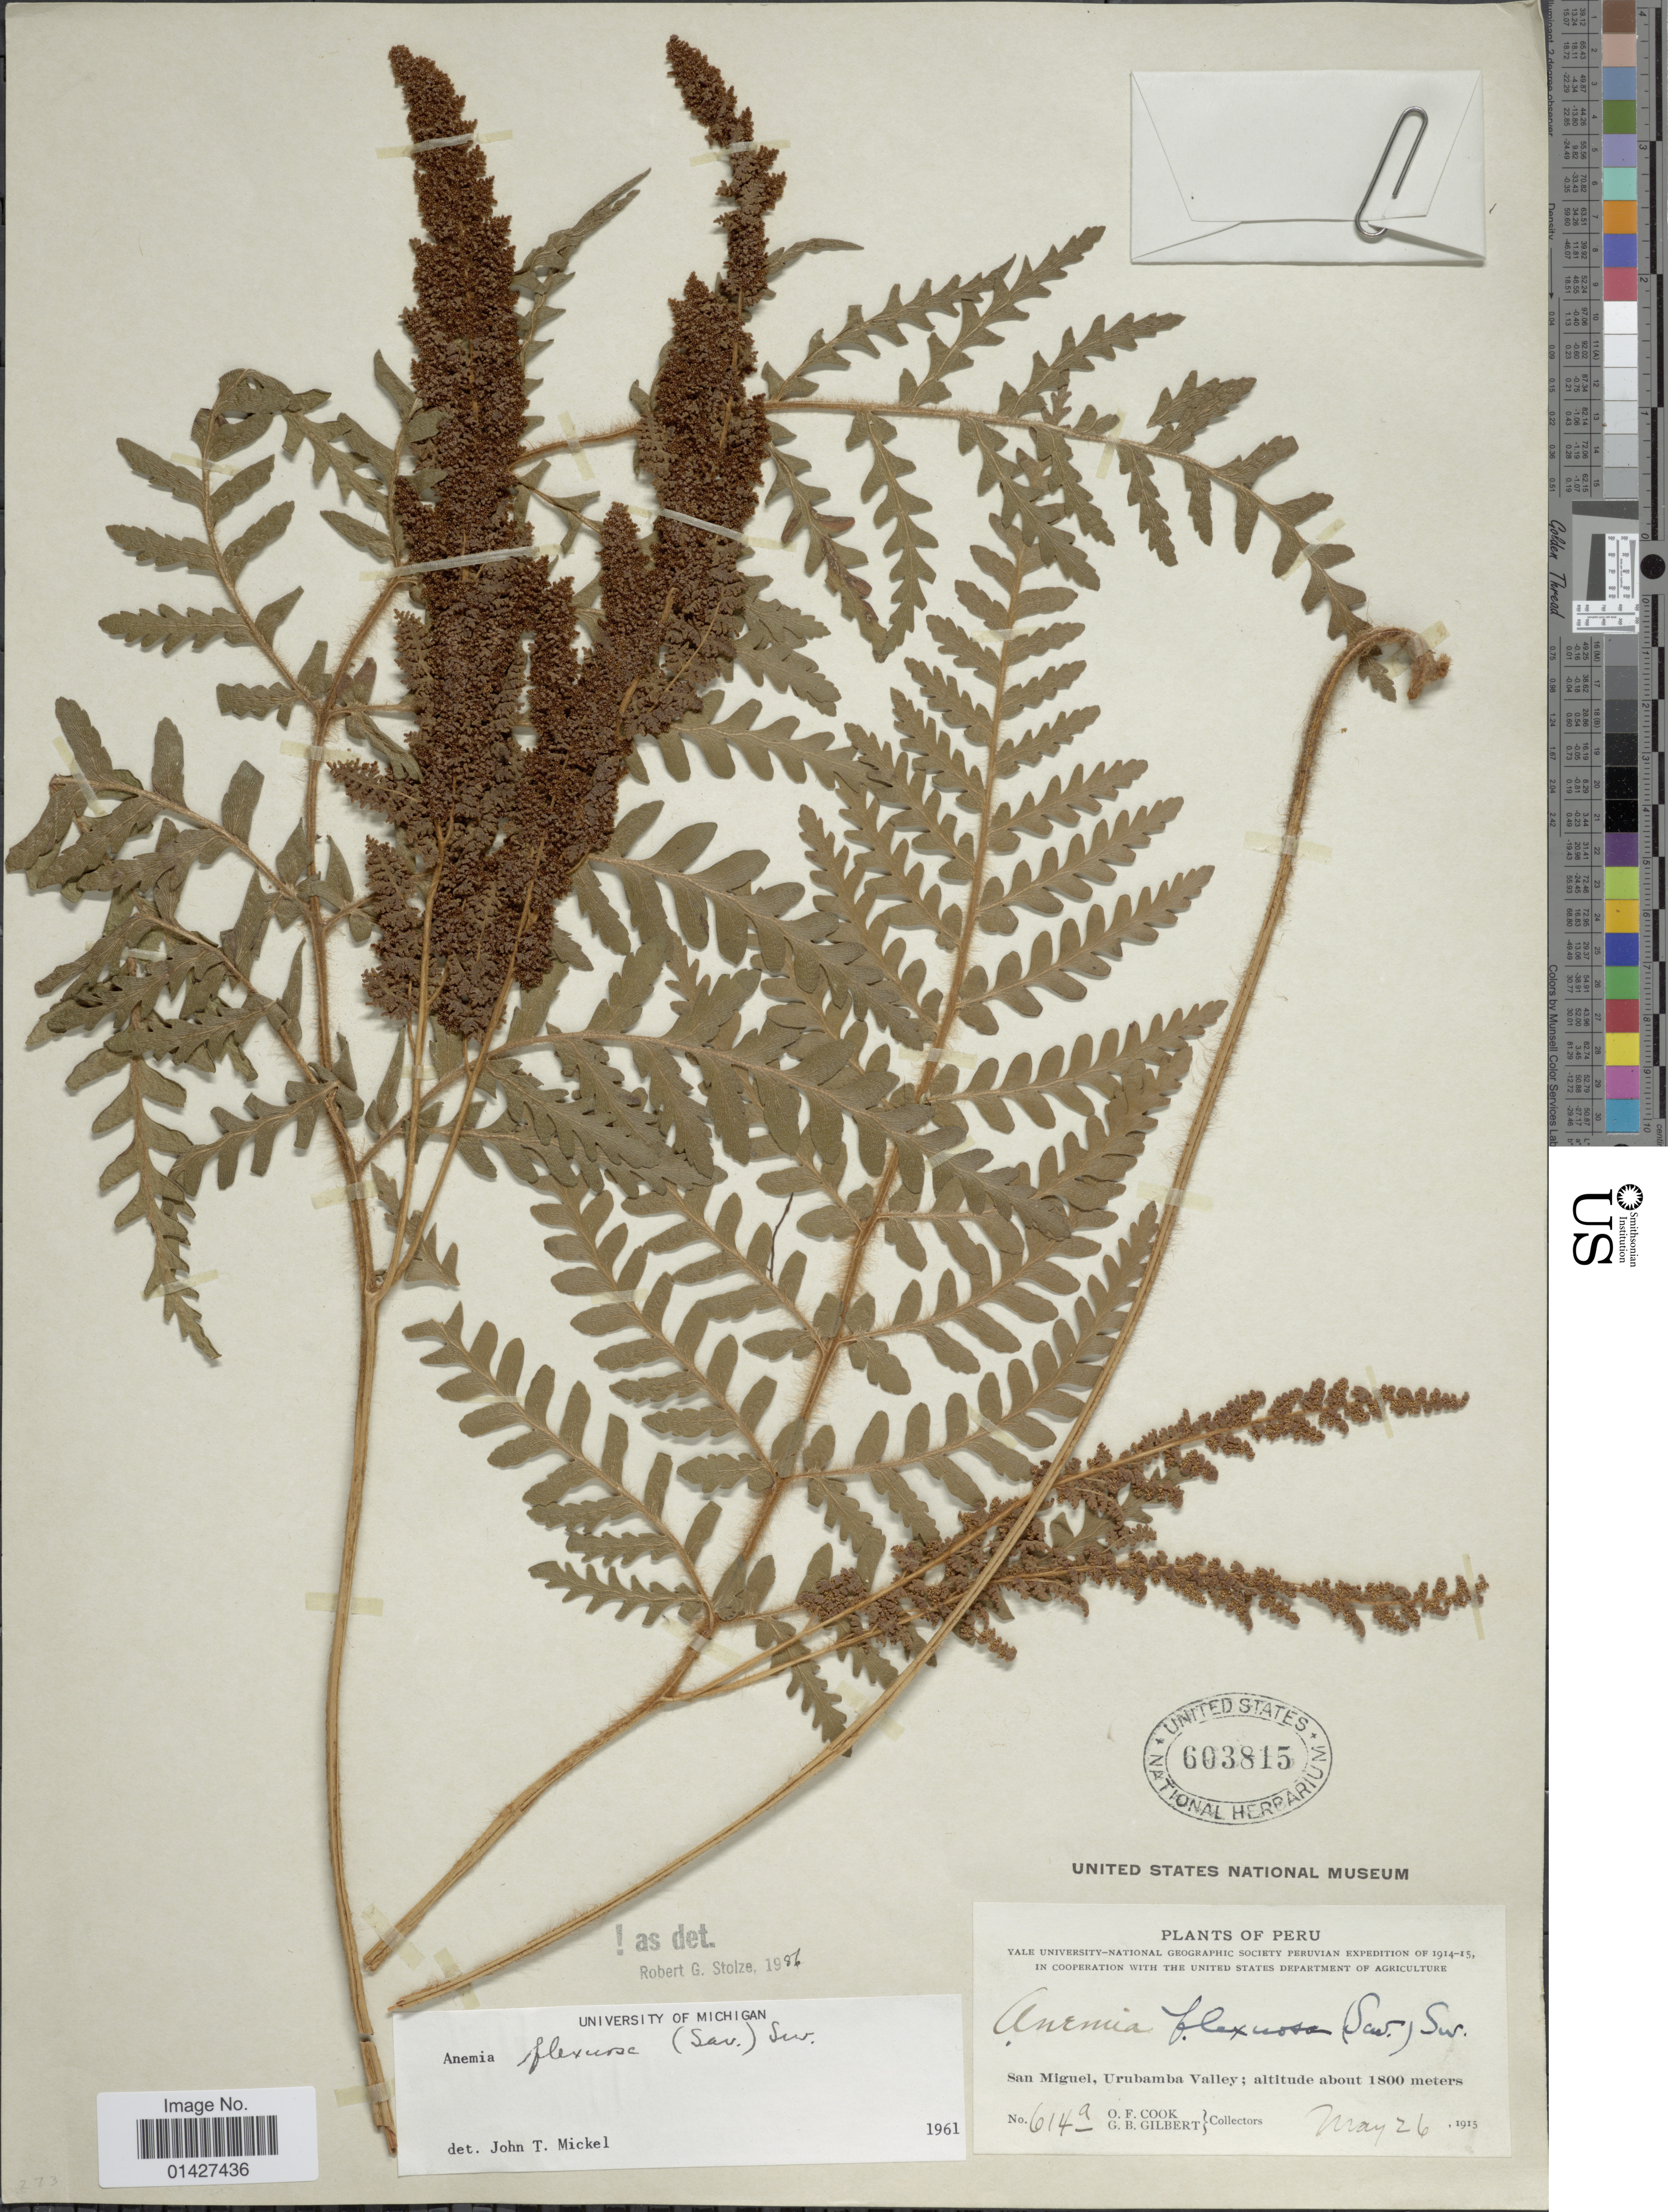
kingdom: Plantae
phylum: Tracheophyta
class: Polypodiopsida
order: Schizaeales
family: Anemiaceae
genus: Anemia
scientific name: Anemia flexuosa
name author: (Savigny) Sw.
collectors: O. F. Cook & G. B. Gilbert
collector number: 614a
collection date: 1915-05-26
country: Peru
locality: San Miguel, Urubamba Valley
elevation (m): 1800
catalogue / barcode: US 603815